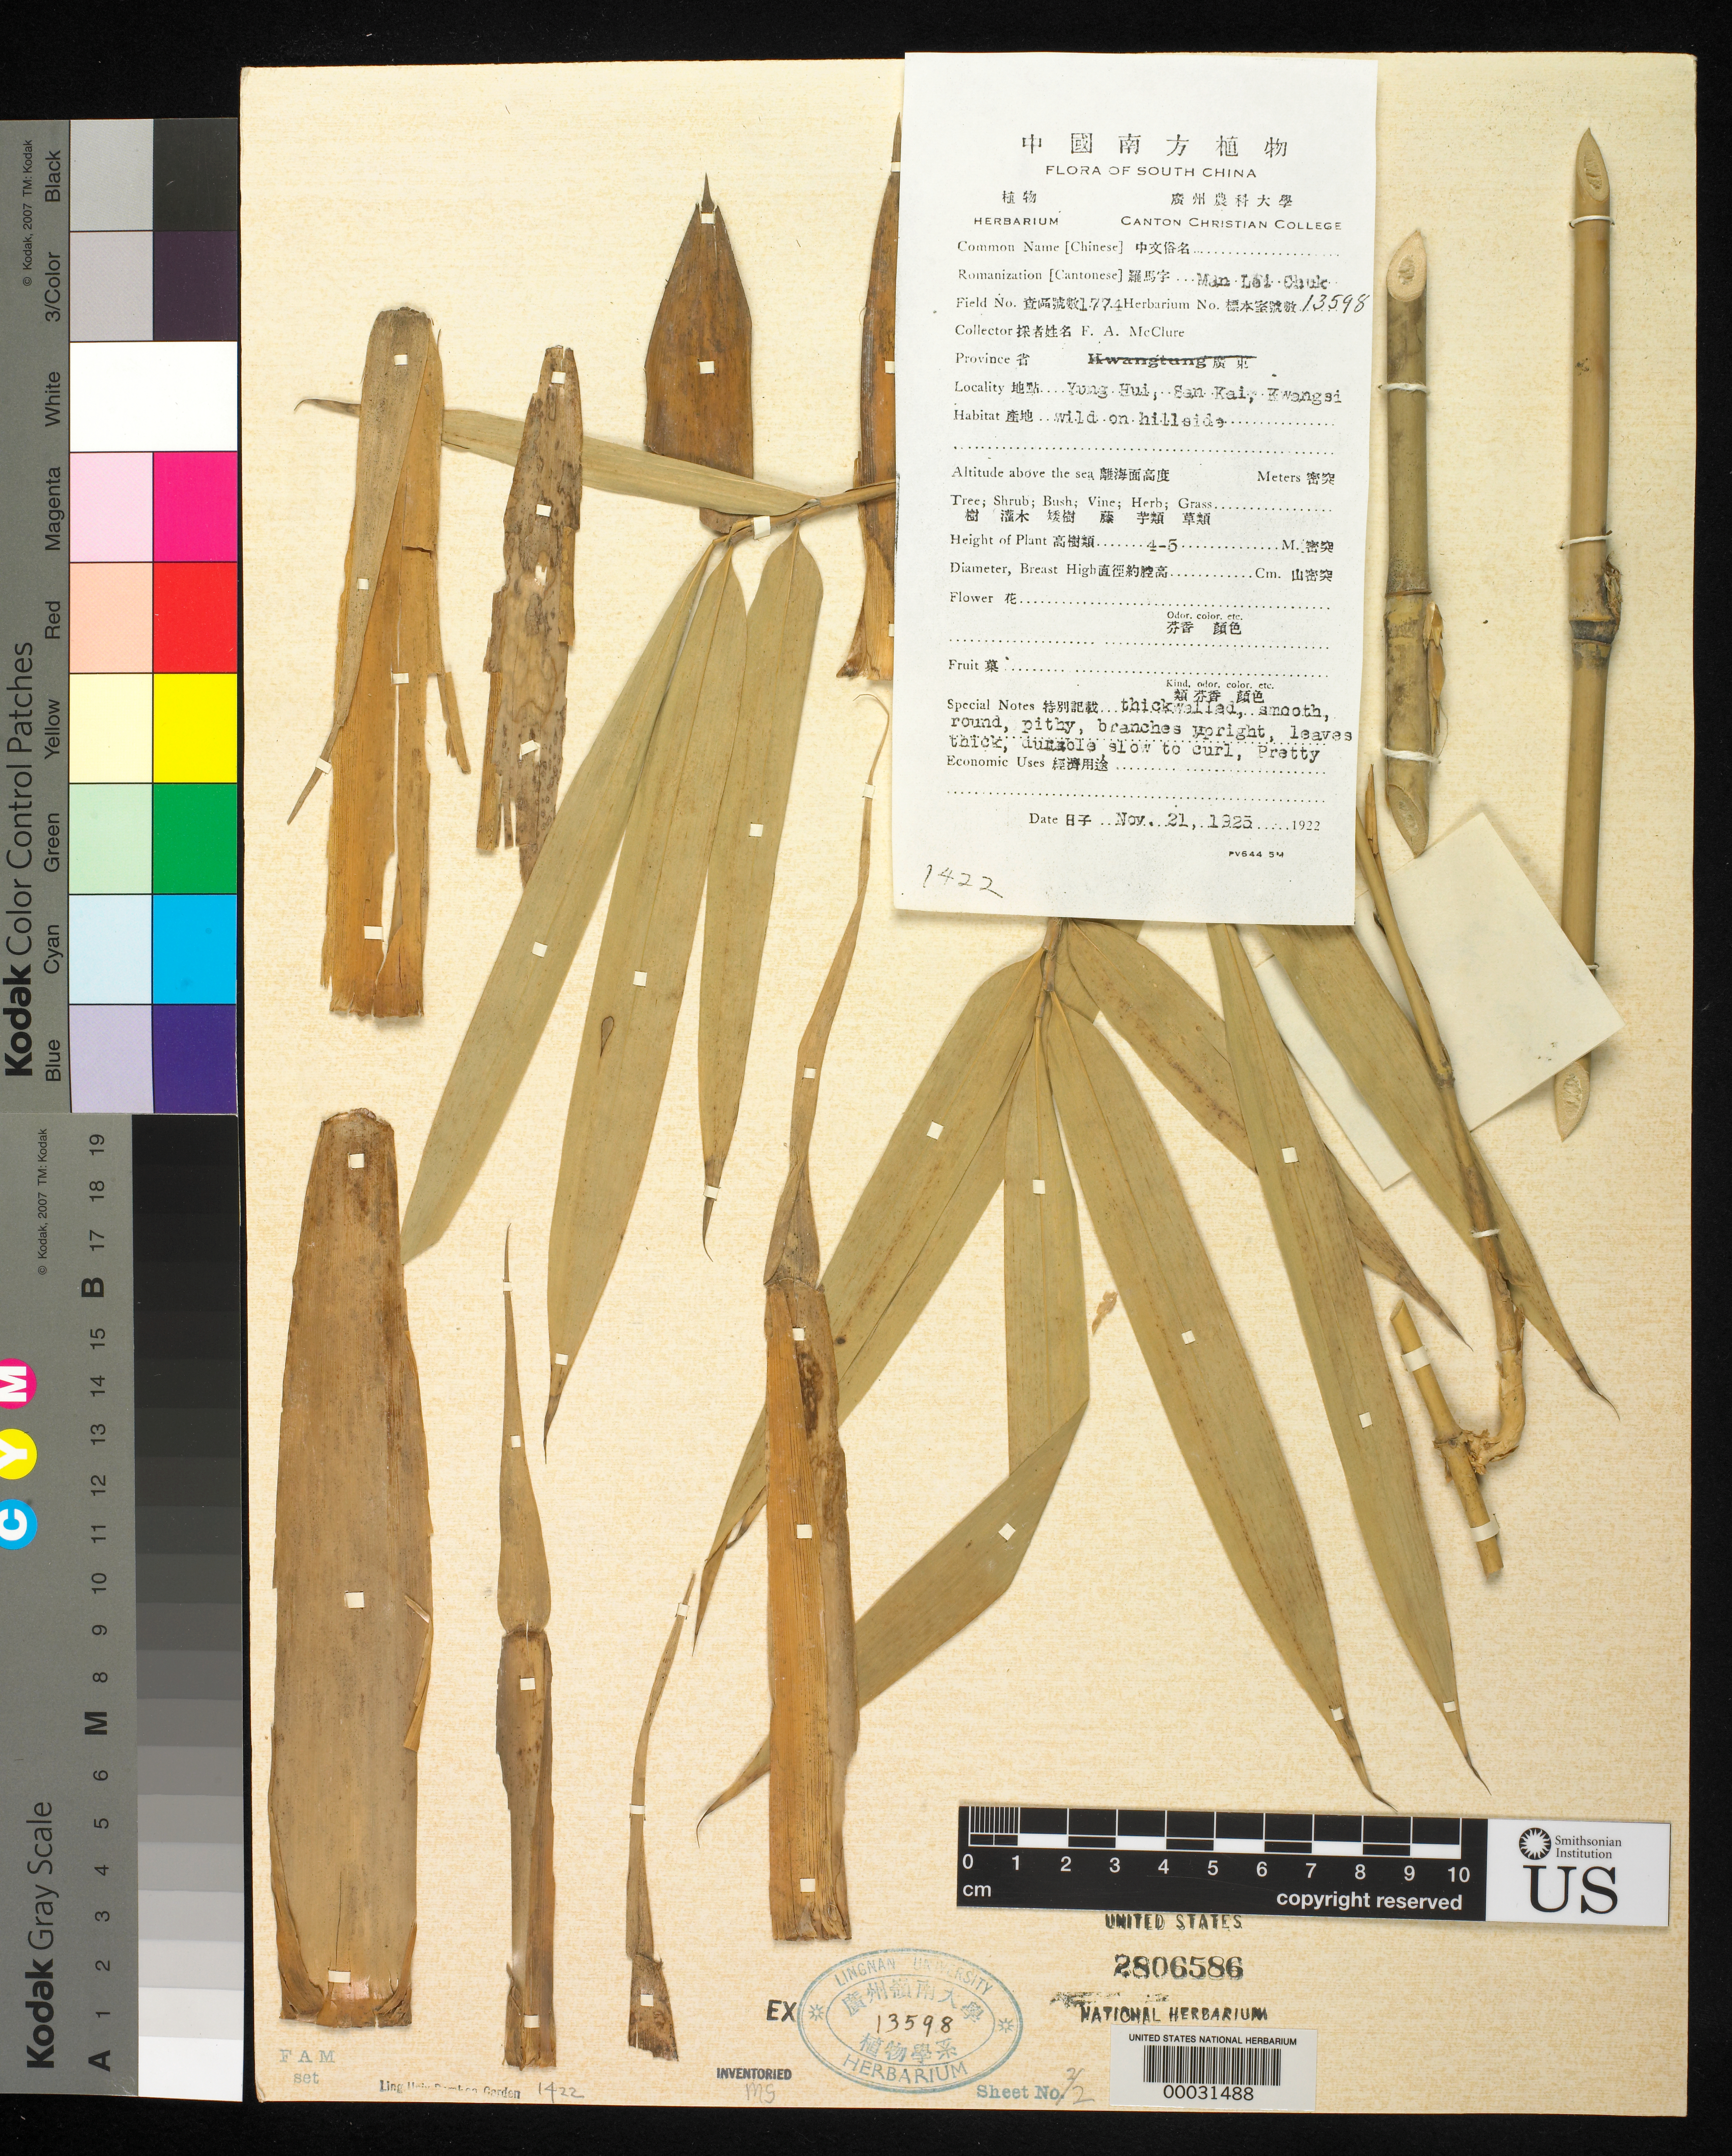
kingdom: Plantae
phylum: Tracheophyta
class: Liliopsida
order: Poales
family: Poaceae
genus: Arundinaria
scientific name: Arundinaria sp.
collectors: F. A. McClure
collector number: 1774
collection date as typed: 21 Nov 1925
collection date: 1925-11-21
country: China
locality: Yung hui, san kai, kwangsi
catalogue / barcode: US 2806586